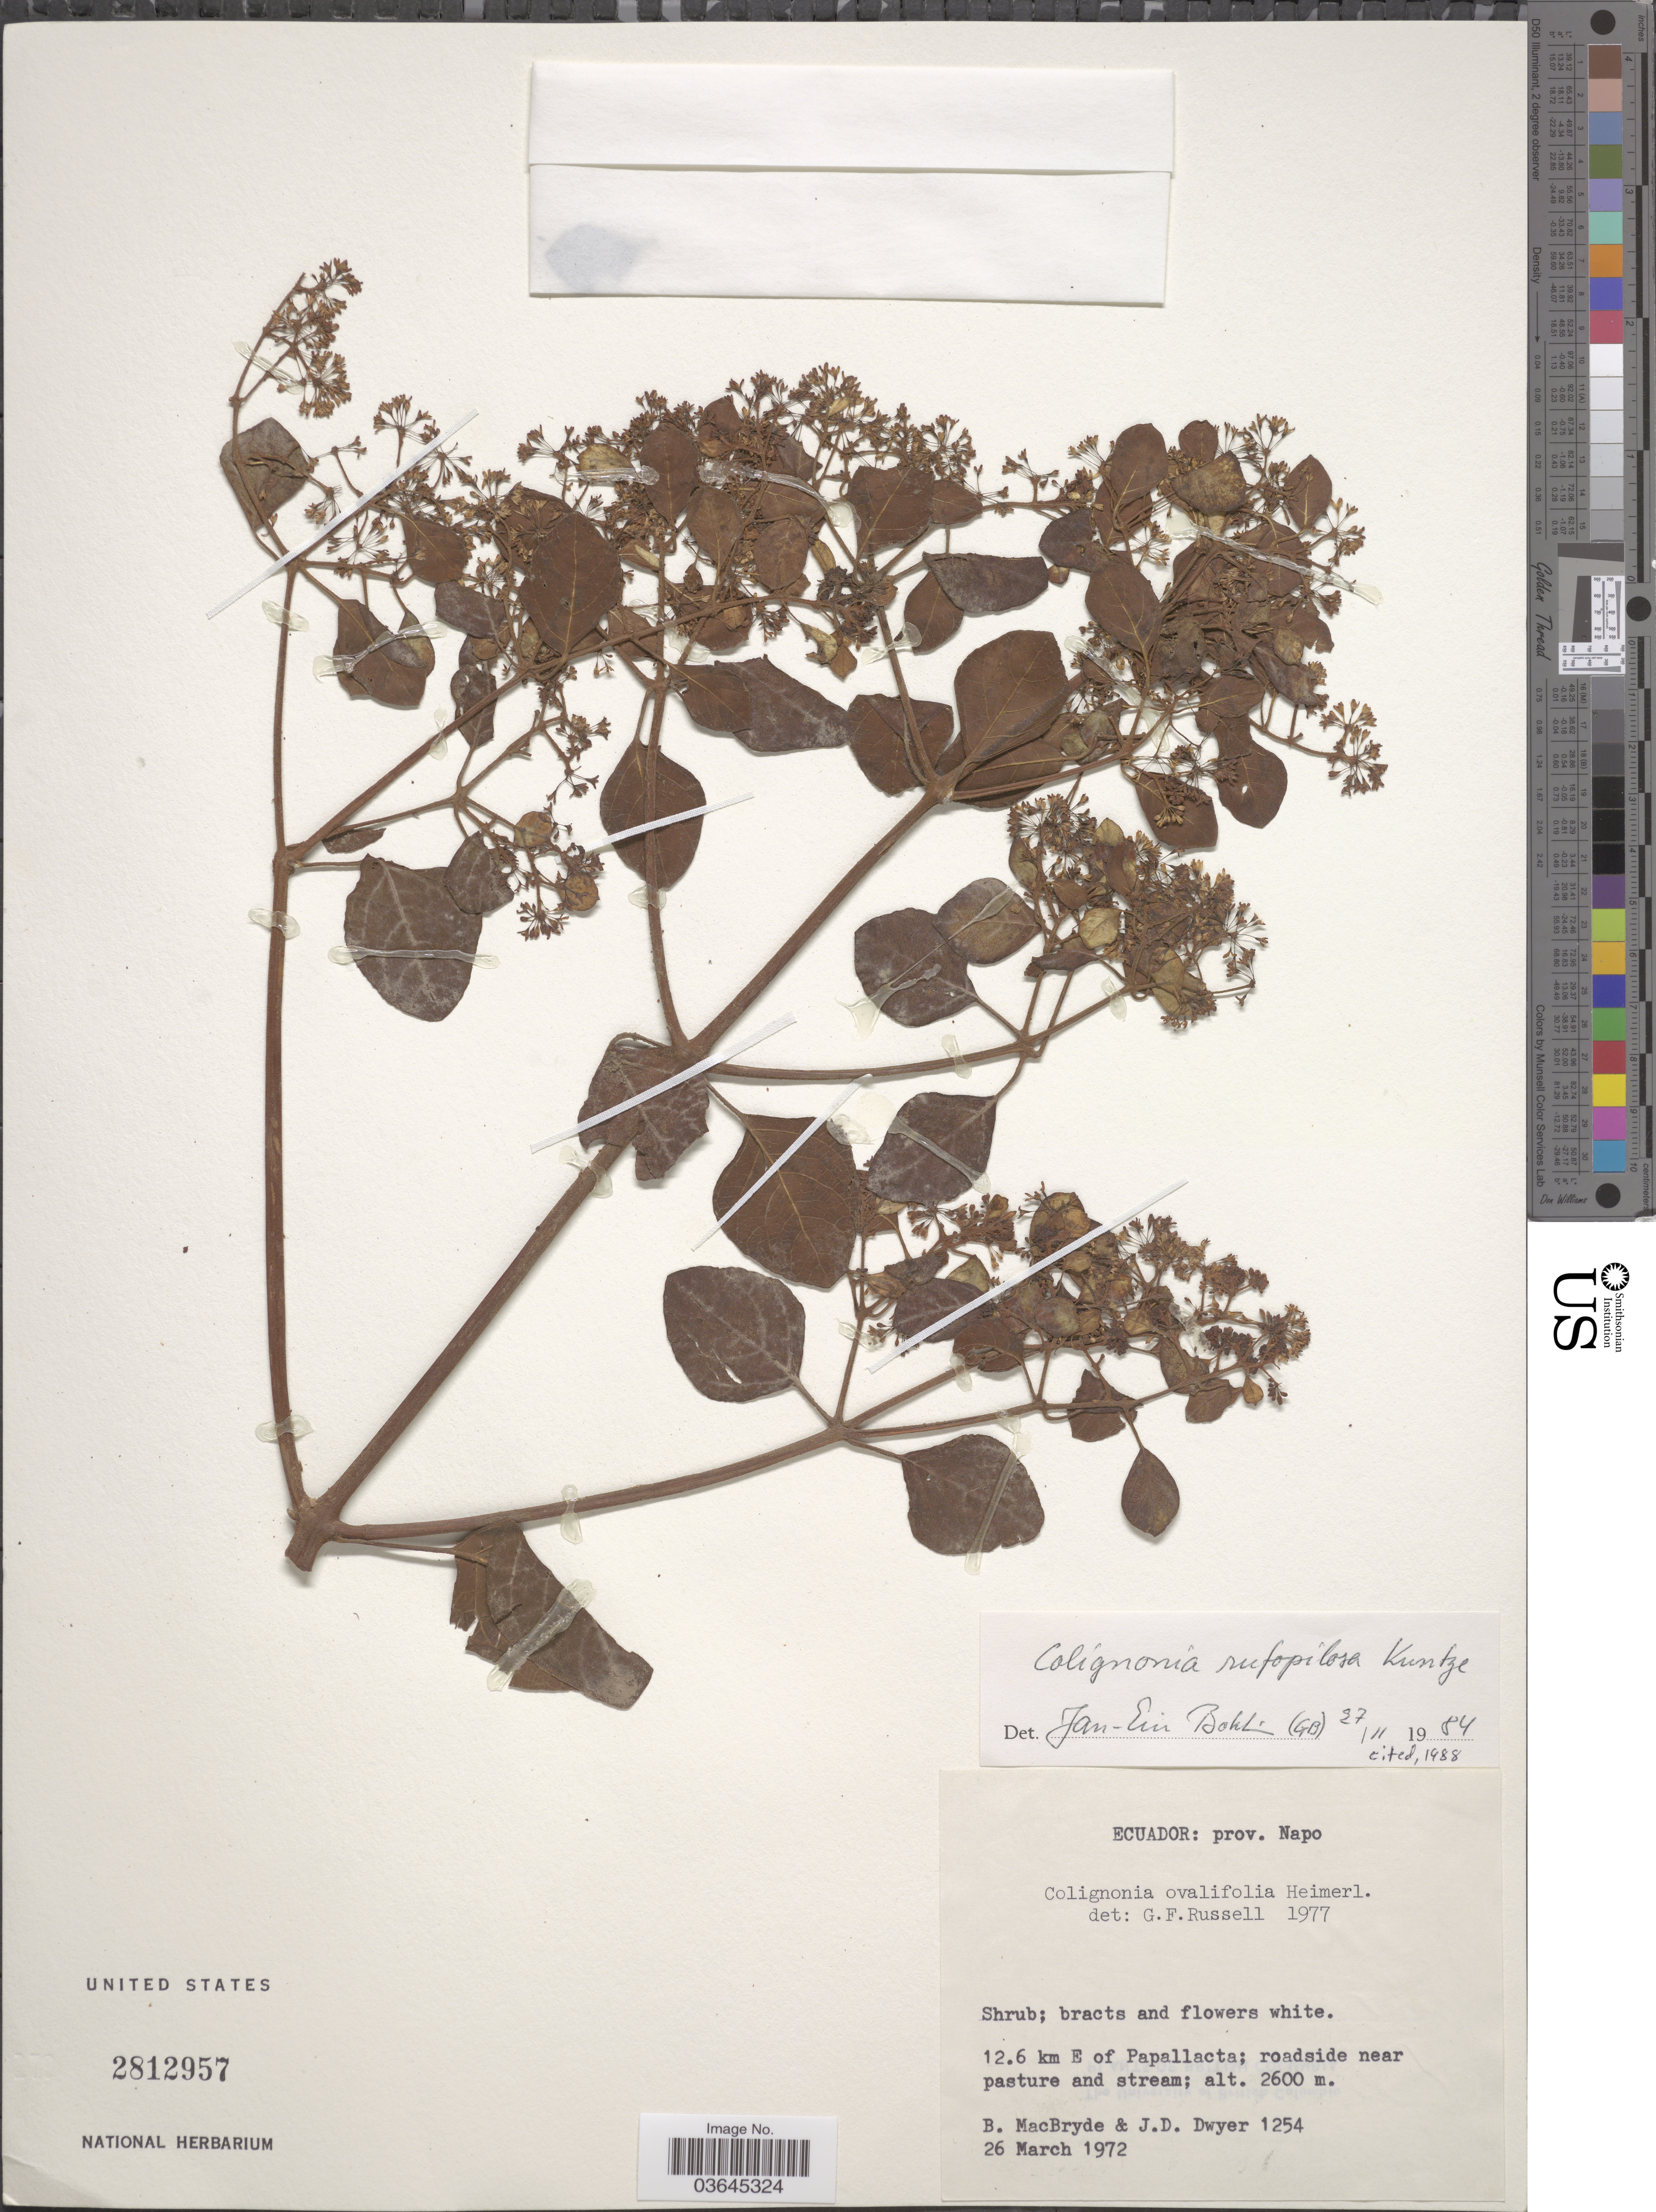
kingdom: Plantae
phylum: Tracheophyta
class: Magnoliopsida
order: Caryophyllales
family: Nyctaginaceae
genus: Colignonia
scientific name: Colignonia rufopilosa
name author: Kuntze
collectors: B. MacBryde & J. D. Dwyer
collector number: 1254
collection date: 1972-03-26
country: Ecuador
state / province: Napo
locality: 12.6 km E of Papallacta.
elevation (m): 2600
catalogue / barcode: US 2812957